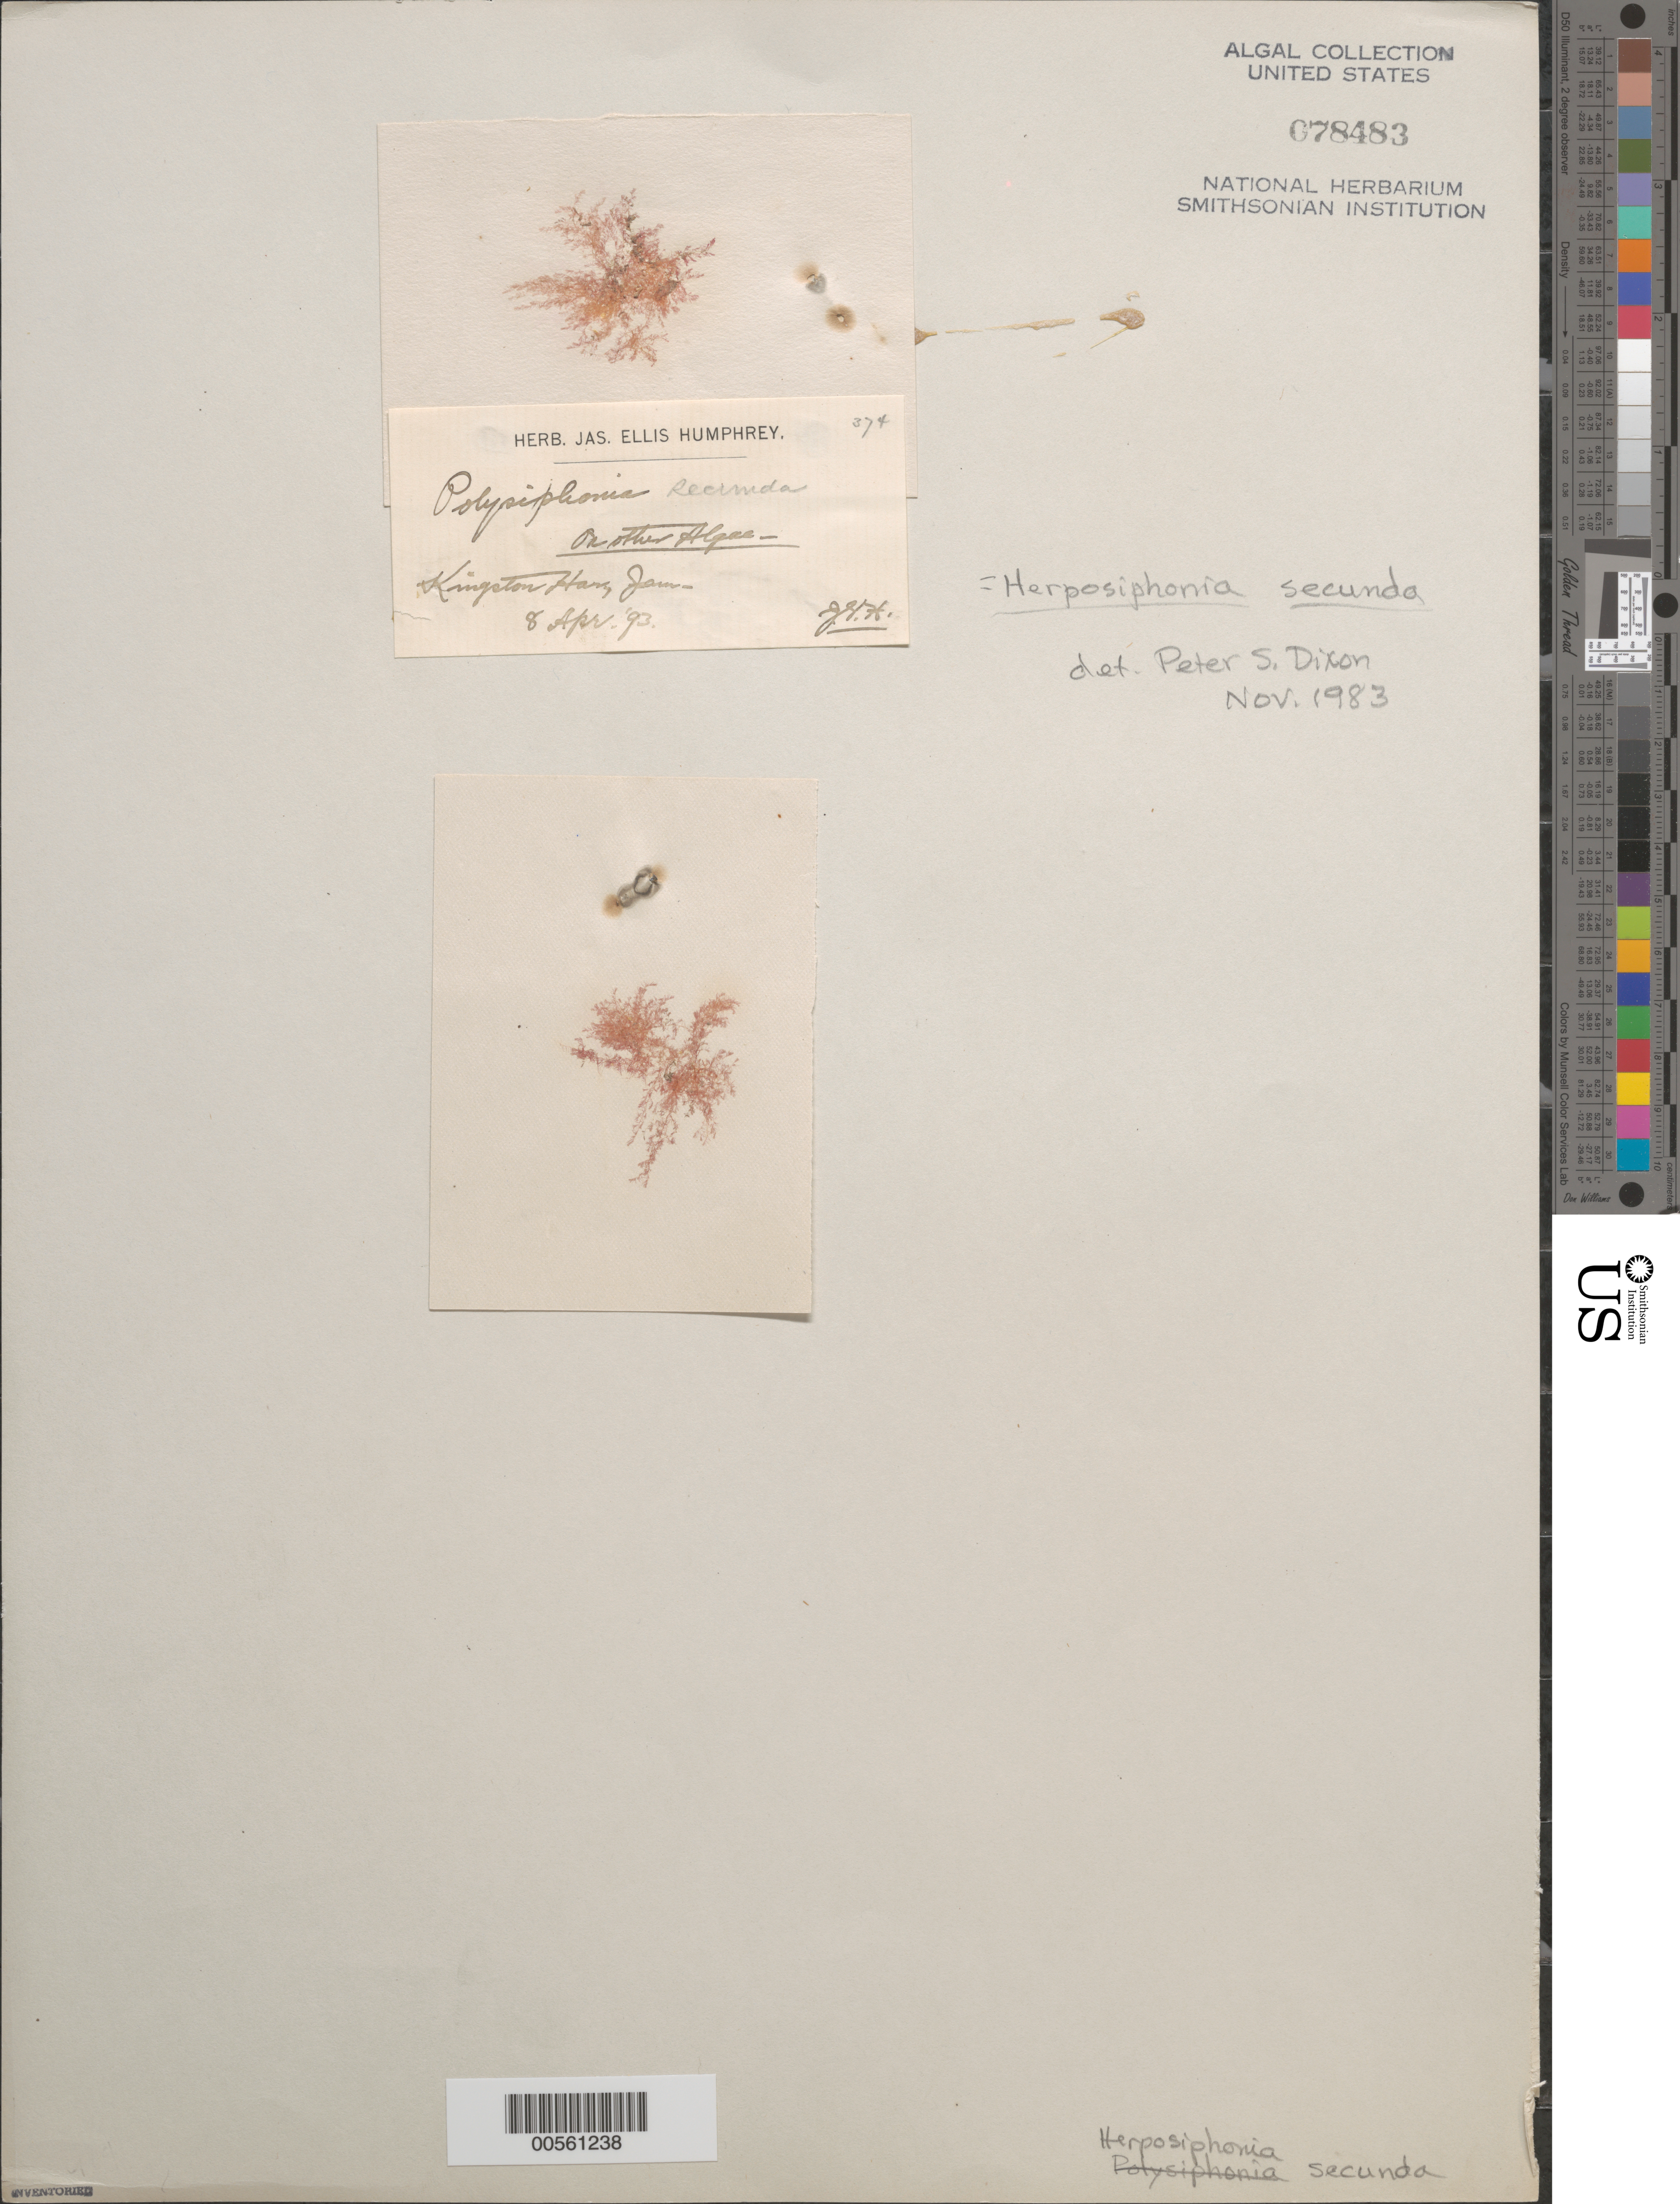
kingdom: Plantae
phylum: Rhodophyta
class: Florideophyceae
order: Ceramiales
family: Rhodomelaceae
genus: Herposiphonia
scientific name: Herposiphonia secunda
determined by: Dixon, P. S.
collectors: J. Humphrey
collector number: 374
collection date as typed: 08 Apr 1893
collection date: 1893-04-08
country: Jamaica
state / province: Kingston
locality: Kingston Harbor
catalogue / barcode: US 78483